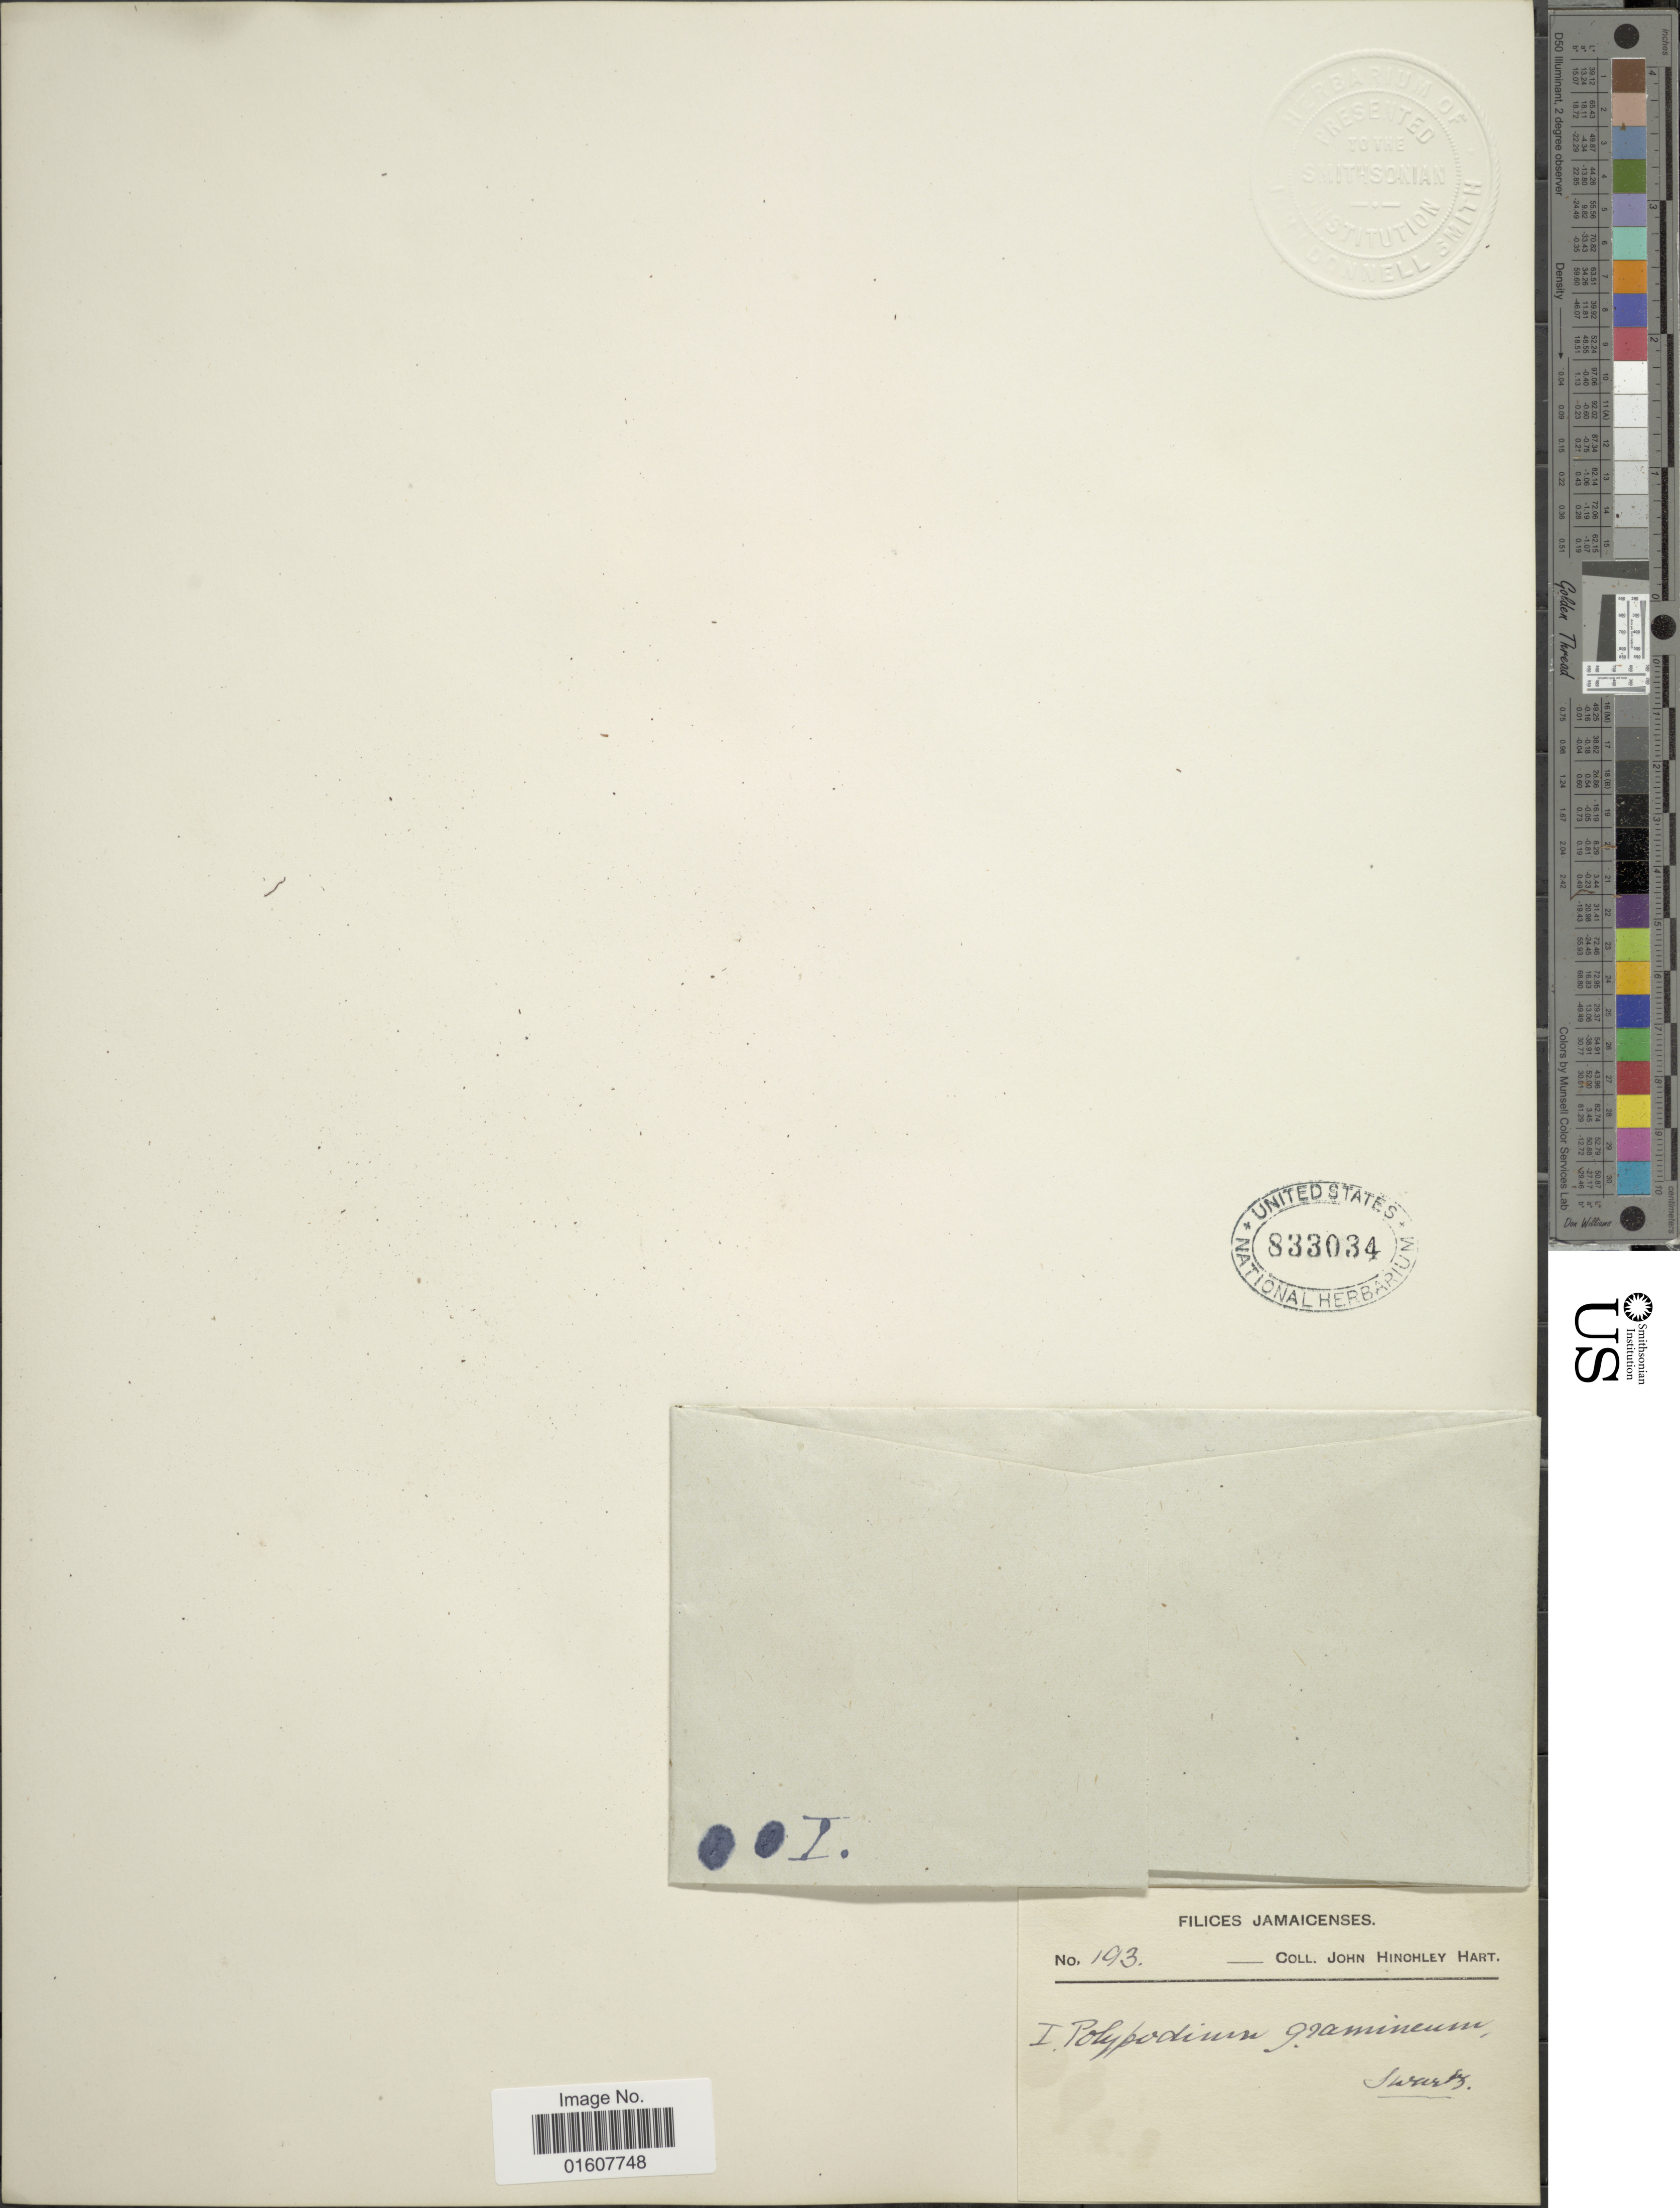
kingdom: Plantae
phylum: Tracheophyta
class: Polypodiopsida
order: Polypodiales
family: Polypodiaceae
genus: Lomaphlebia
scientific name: Lomaphlebia linearis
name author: (Sw.) J. Sm.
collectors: J. H. Hart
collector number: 193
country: Jamaica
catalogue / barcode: US 833034